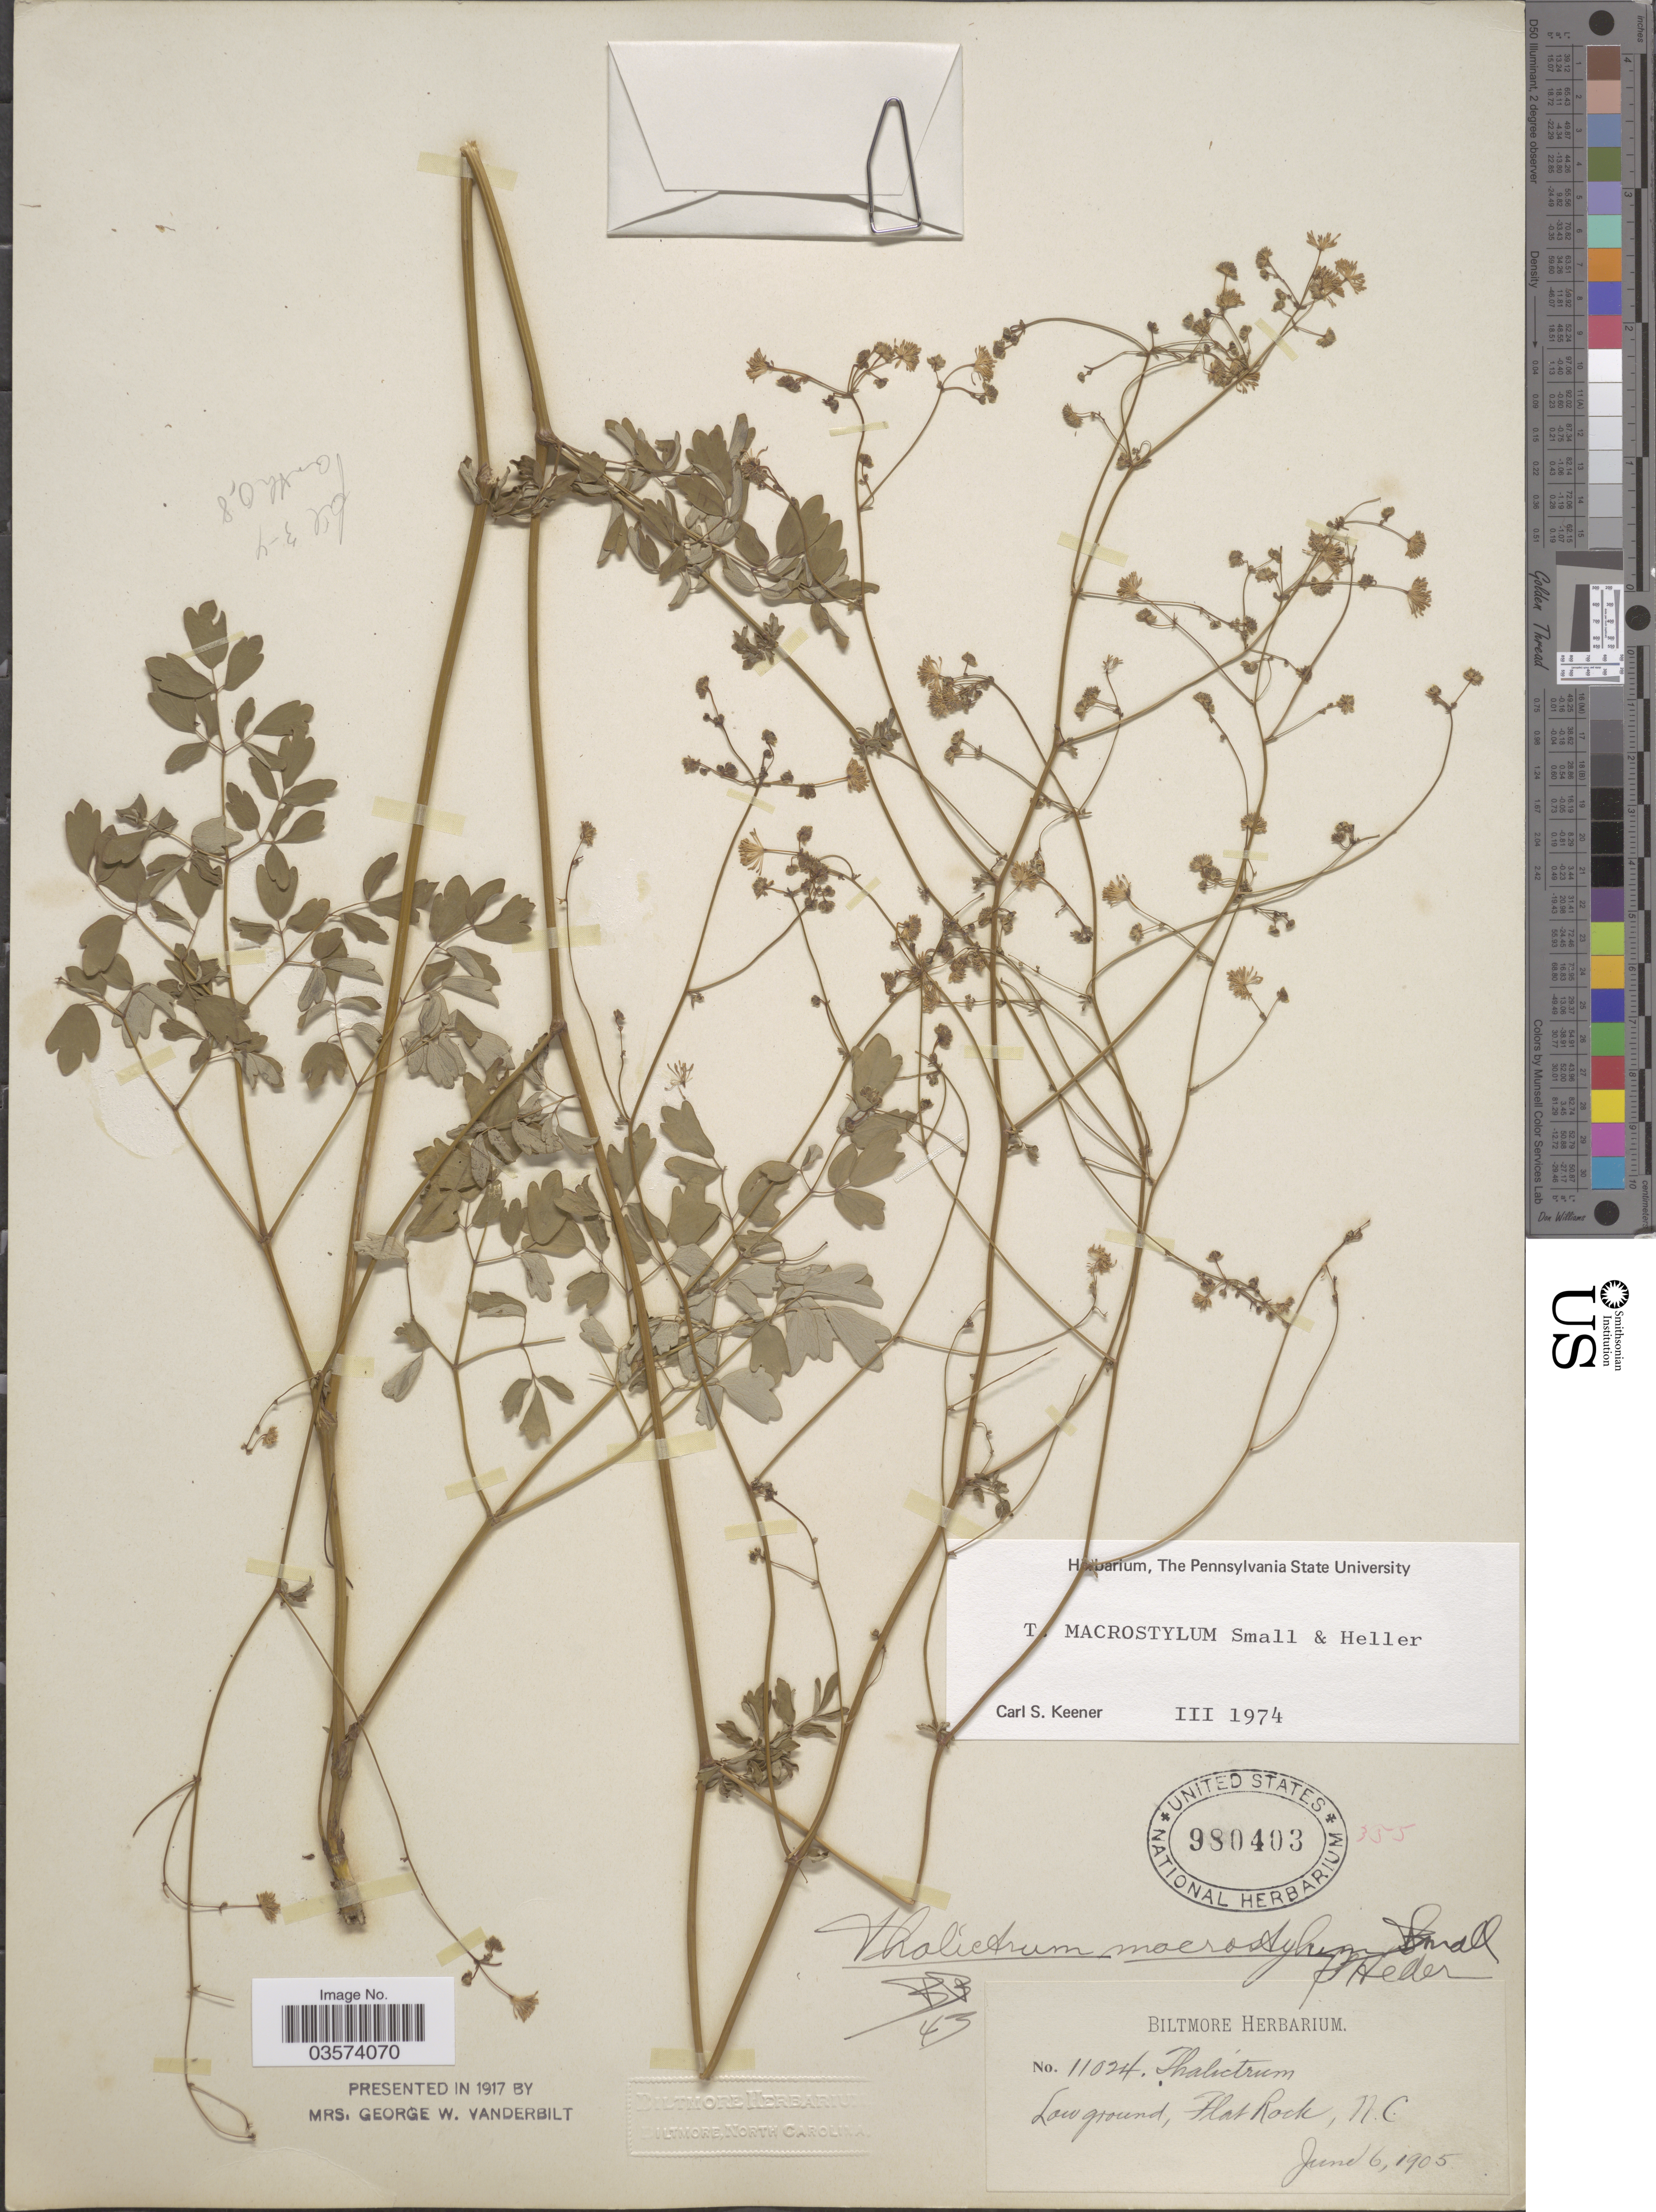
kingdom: Plantae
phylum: Tracheophyta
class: Magnoliopsida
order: Ranunculales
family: Ranunculaceae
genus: Thalictrum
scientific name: Thalictrum macrostylum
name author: Small & A. Heller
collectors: ex herb. Biltmore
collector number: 11024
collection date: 1905-06-06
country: United States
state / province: North Carolina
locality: Flat Rock.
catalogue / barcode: US 980403